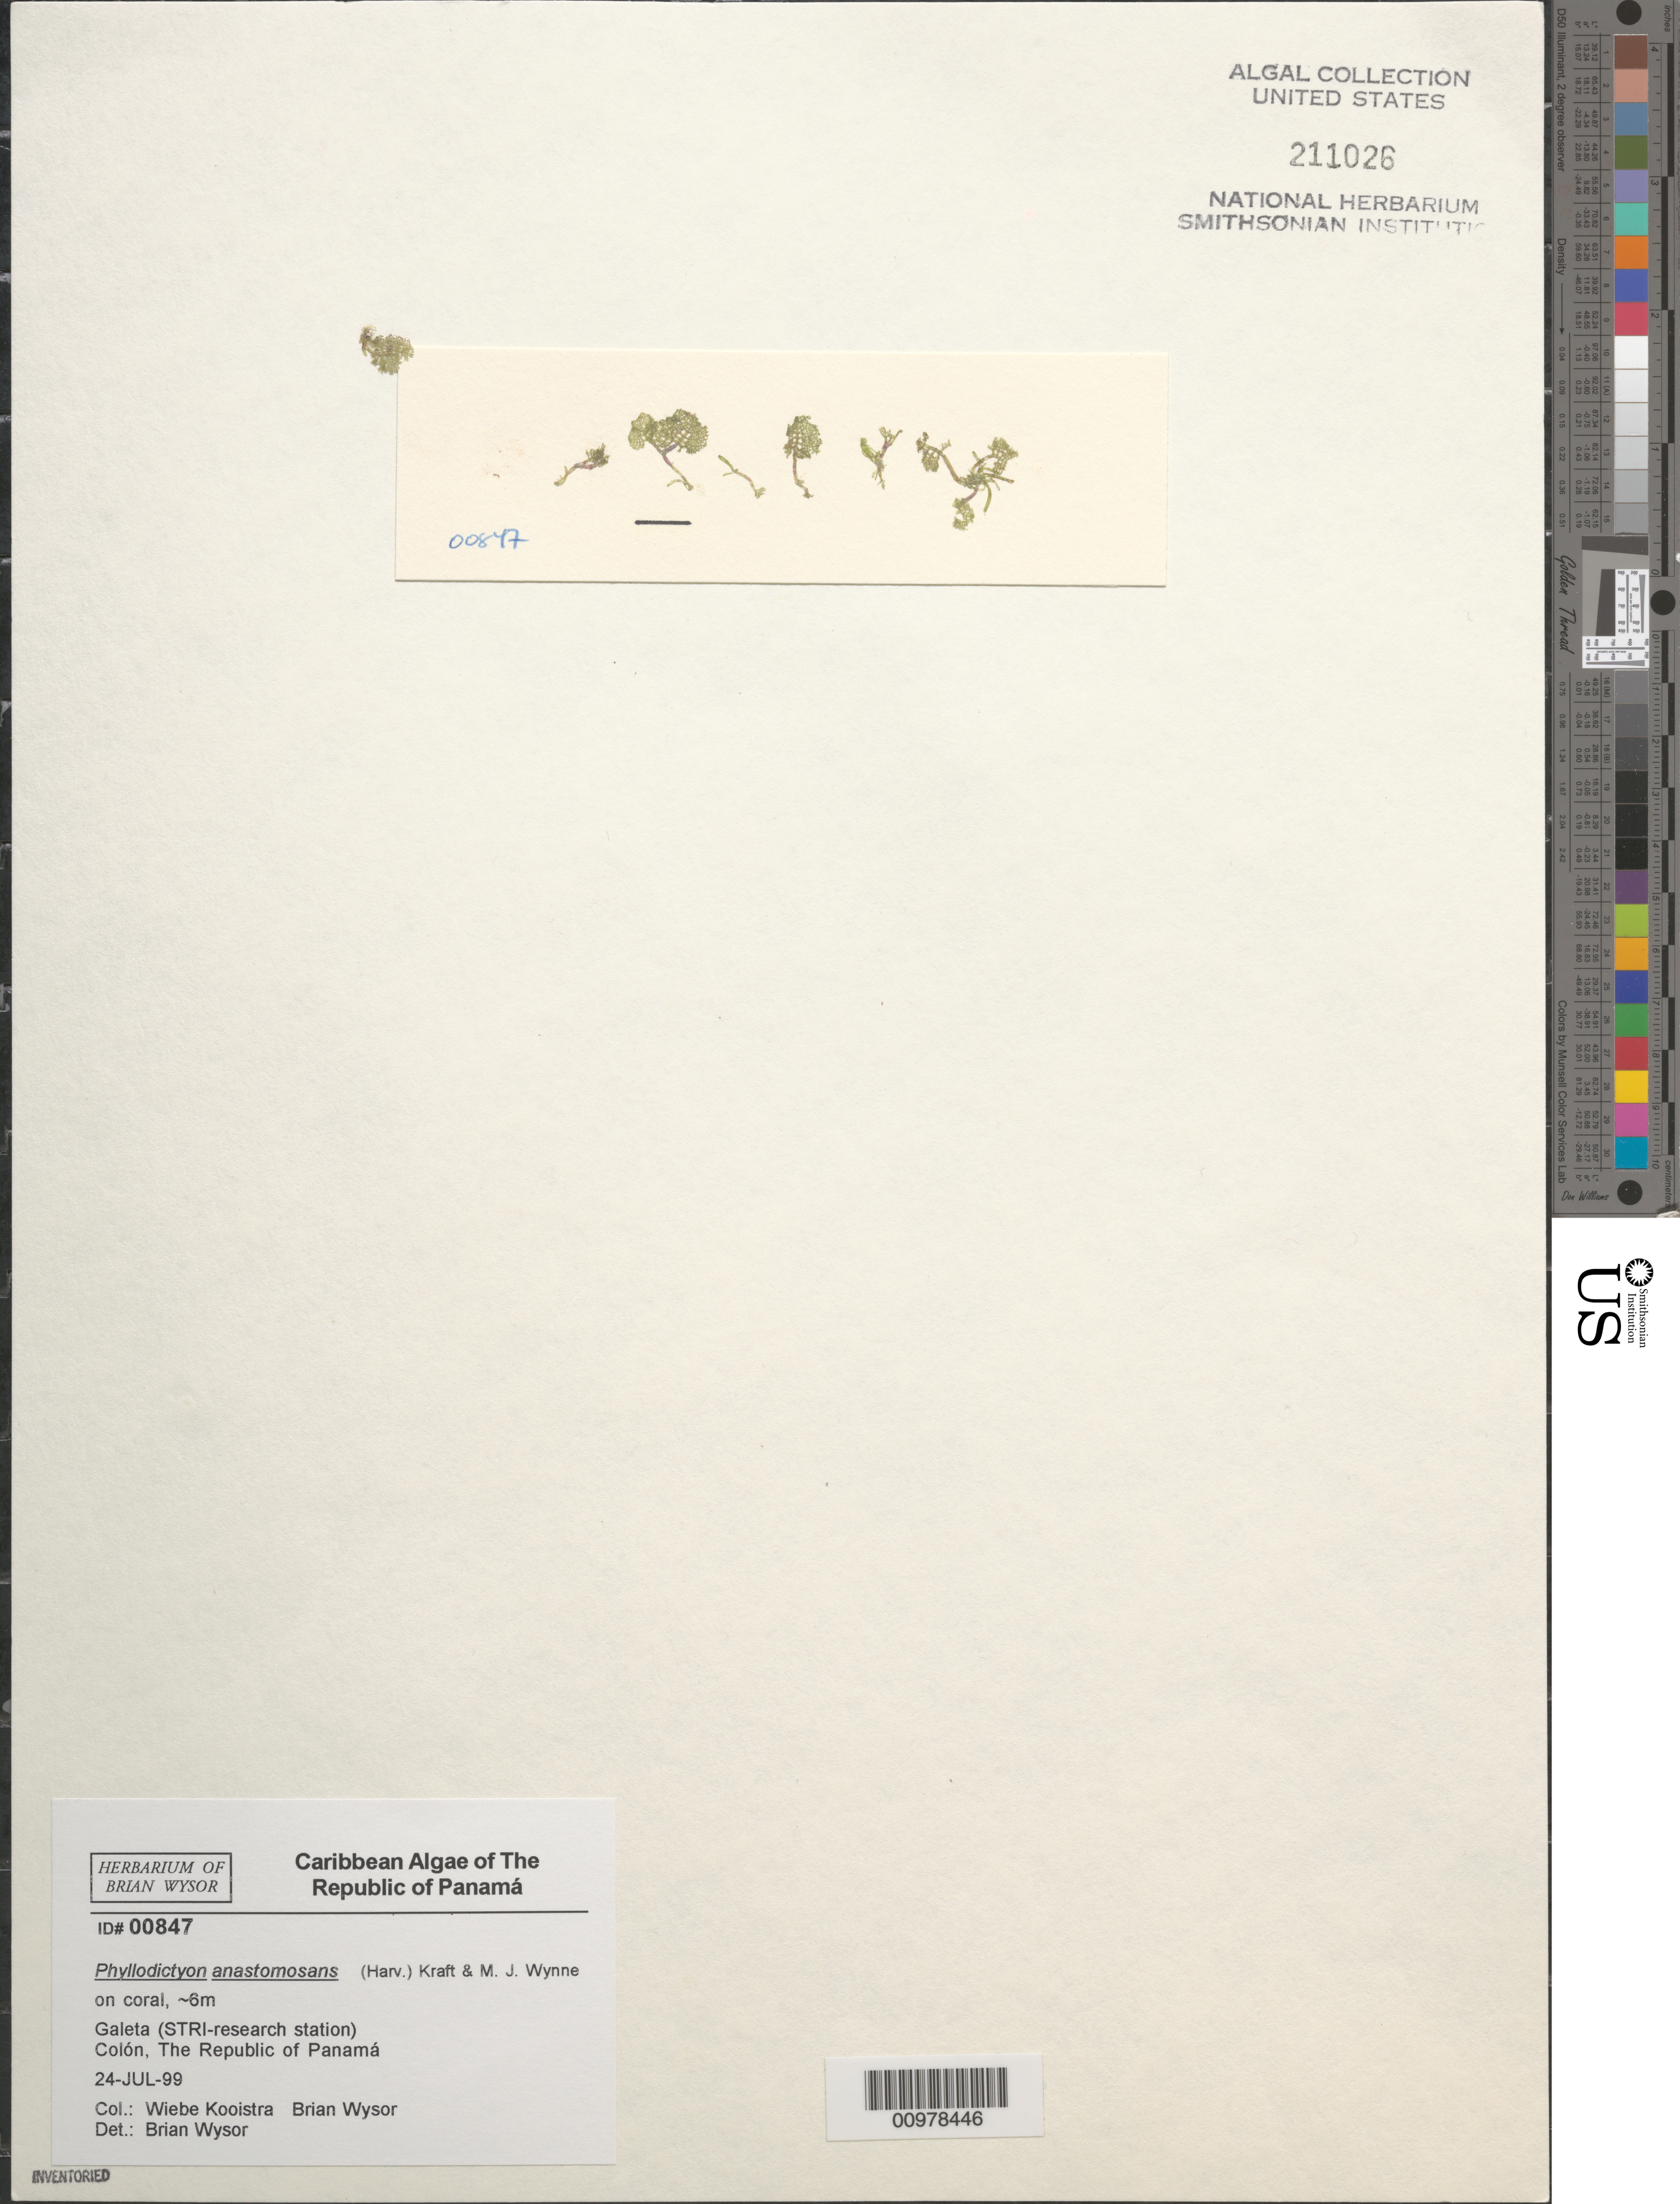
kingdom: Plantae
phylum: Chlorophyta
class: Ulvophyceae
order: Siphonocladales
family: Boodleaceae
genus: Phyllodictyon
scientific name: Phyllodictyon anastomosans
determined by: Wysor, B.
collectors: B. Wysor & W. Kooistra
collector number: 00847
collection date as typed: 24 Jul 1999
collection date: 1999-07-24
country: Panama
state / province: Colón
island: Galeta Island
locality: STRI (Smithsonian Tropical Research Institute) research station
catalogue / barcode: US 211026